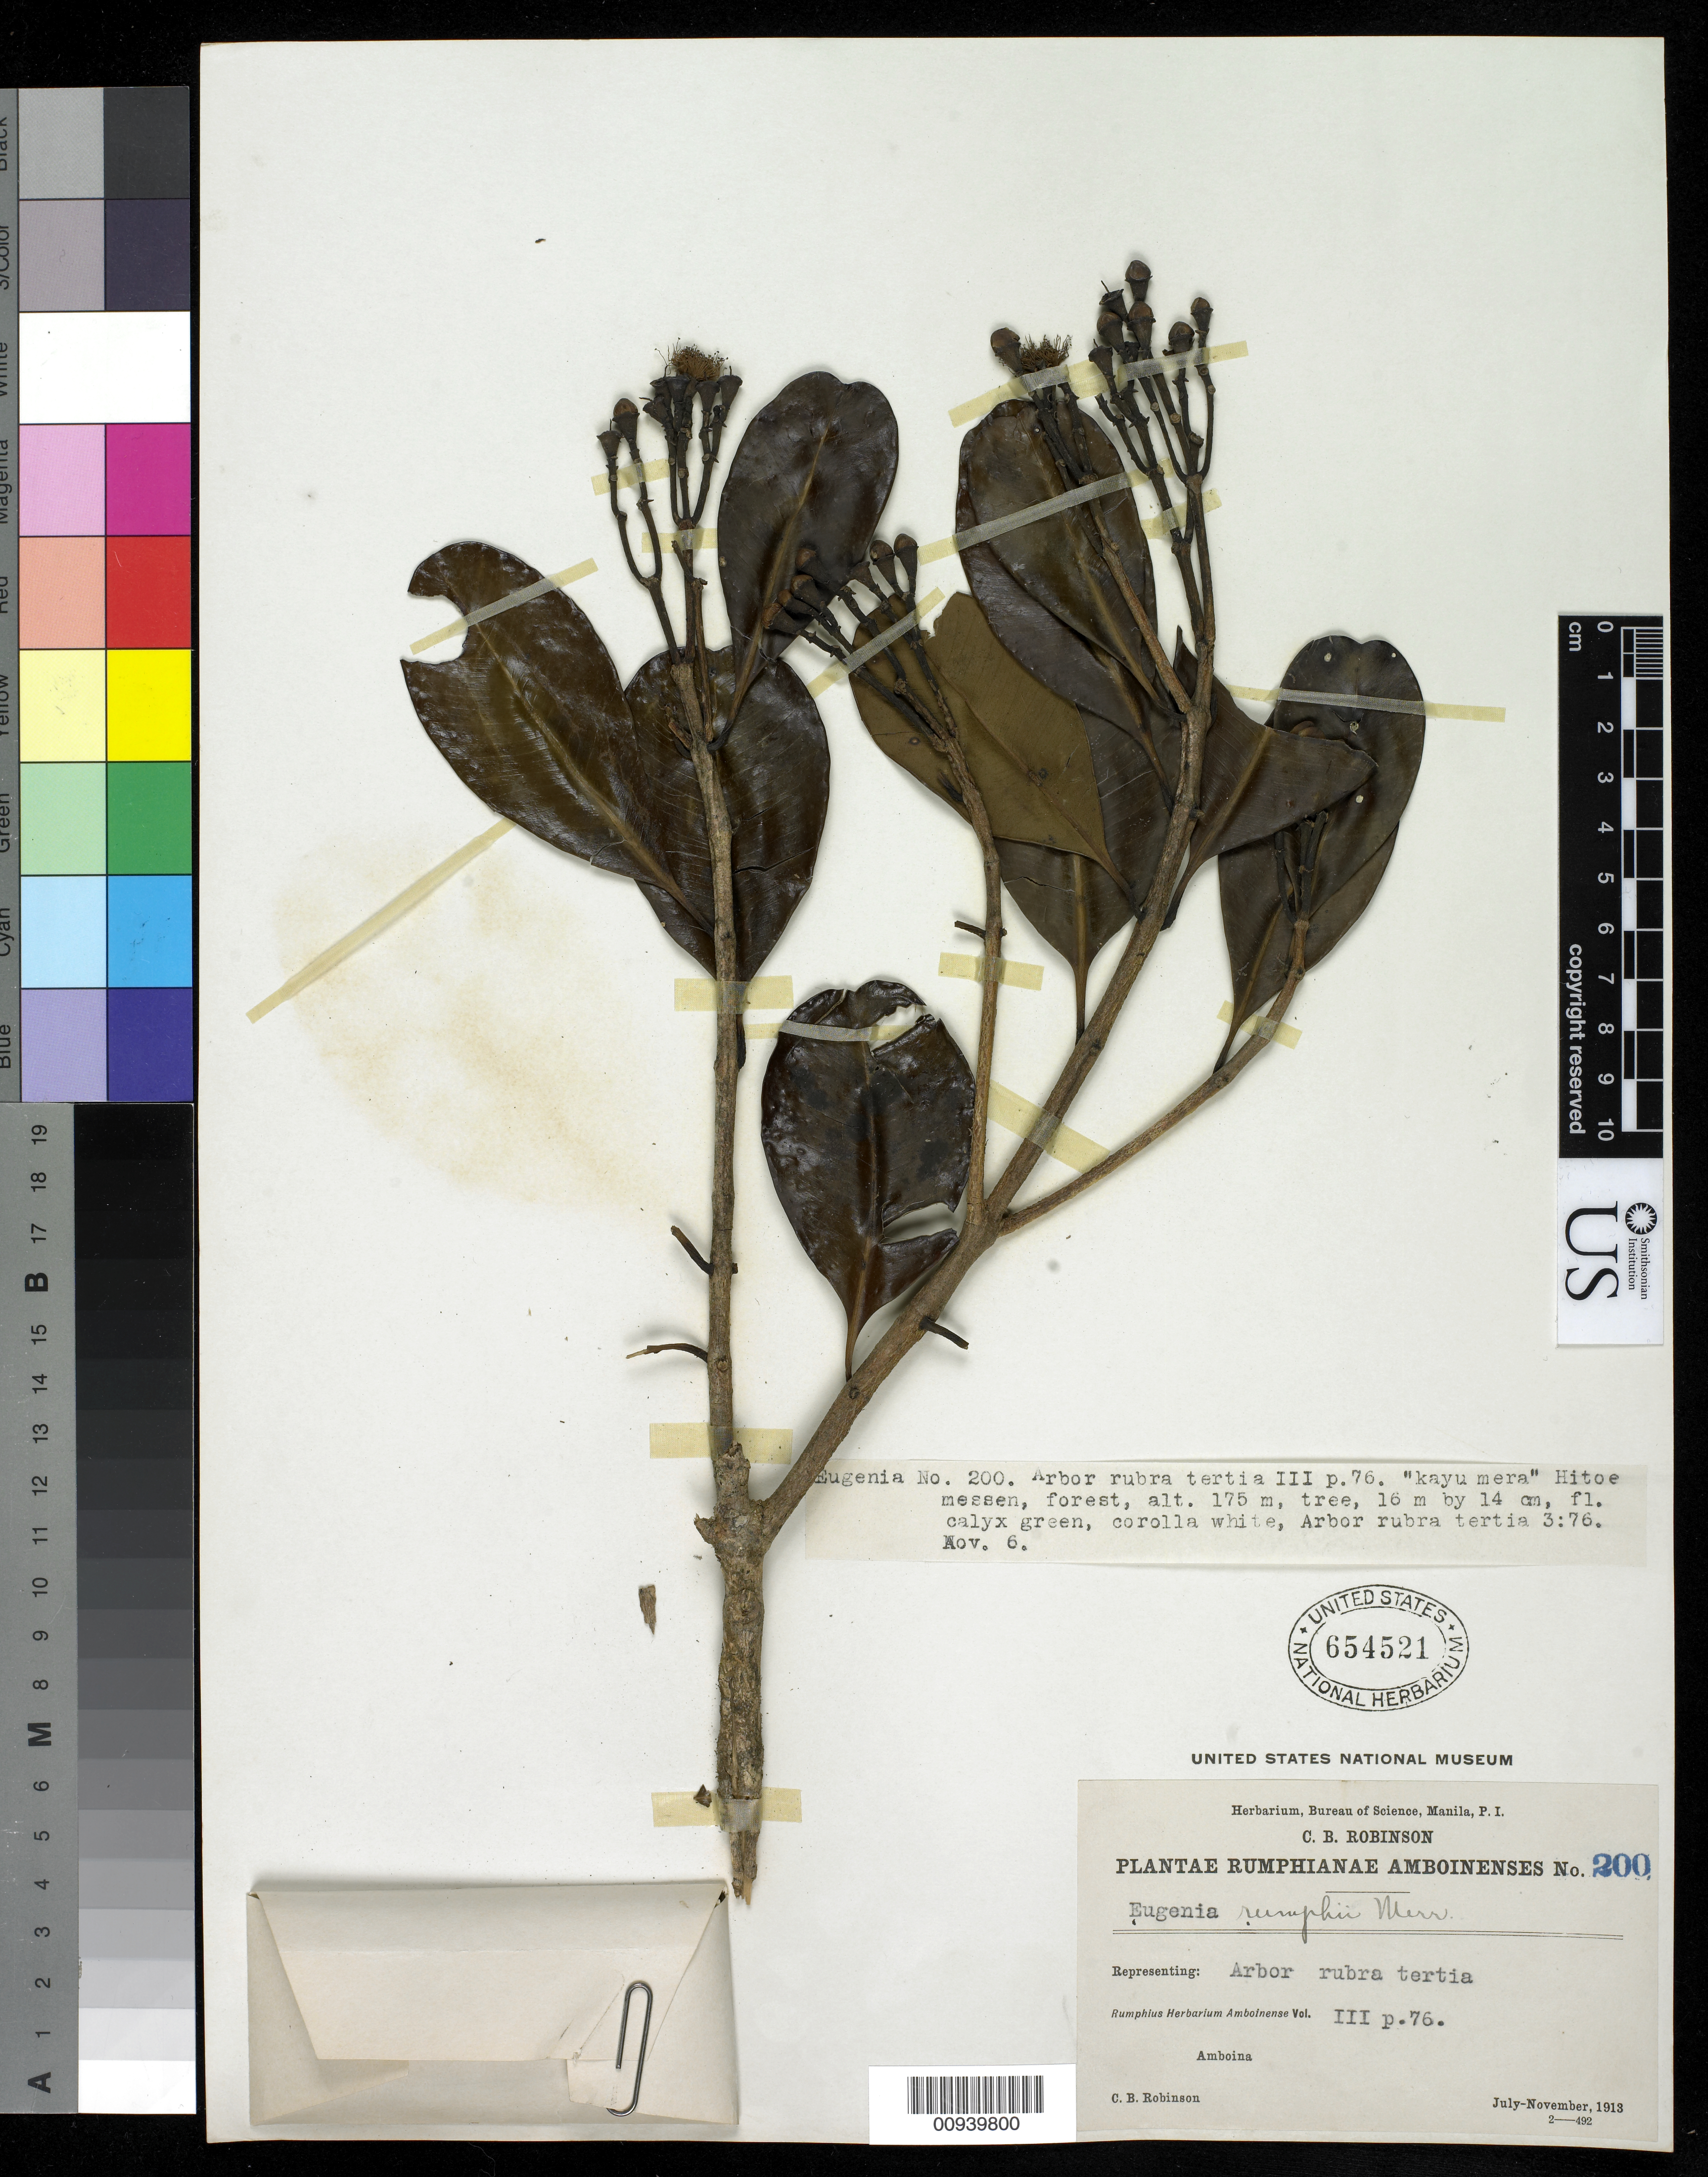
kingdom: Plantae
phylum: Tracheophyta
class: Magnoliopsida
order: Myrtales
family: Myrtaceae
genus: Syzygium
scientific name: Syzygium rumphii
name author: (Merr.) Govaerts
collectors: C. Robinson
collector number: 200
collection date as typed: Jul 1913 to Nov 1913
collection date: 1913-07/1913-11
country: Indonesia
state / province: Maluku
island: Amboina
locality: Amboina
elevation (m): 175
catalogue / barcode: US 654521